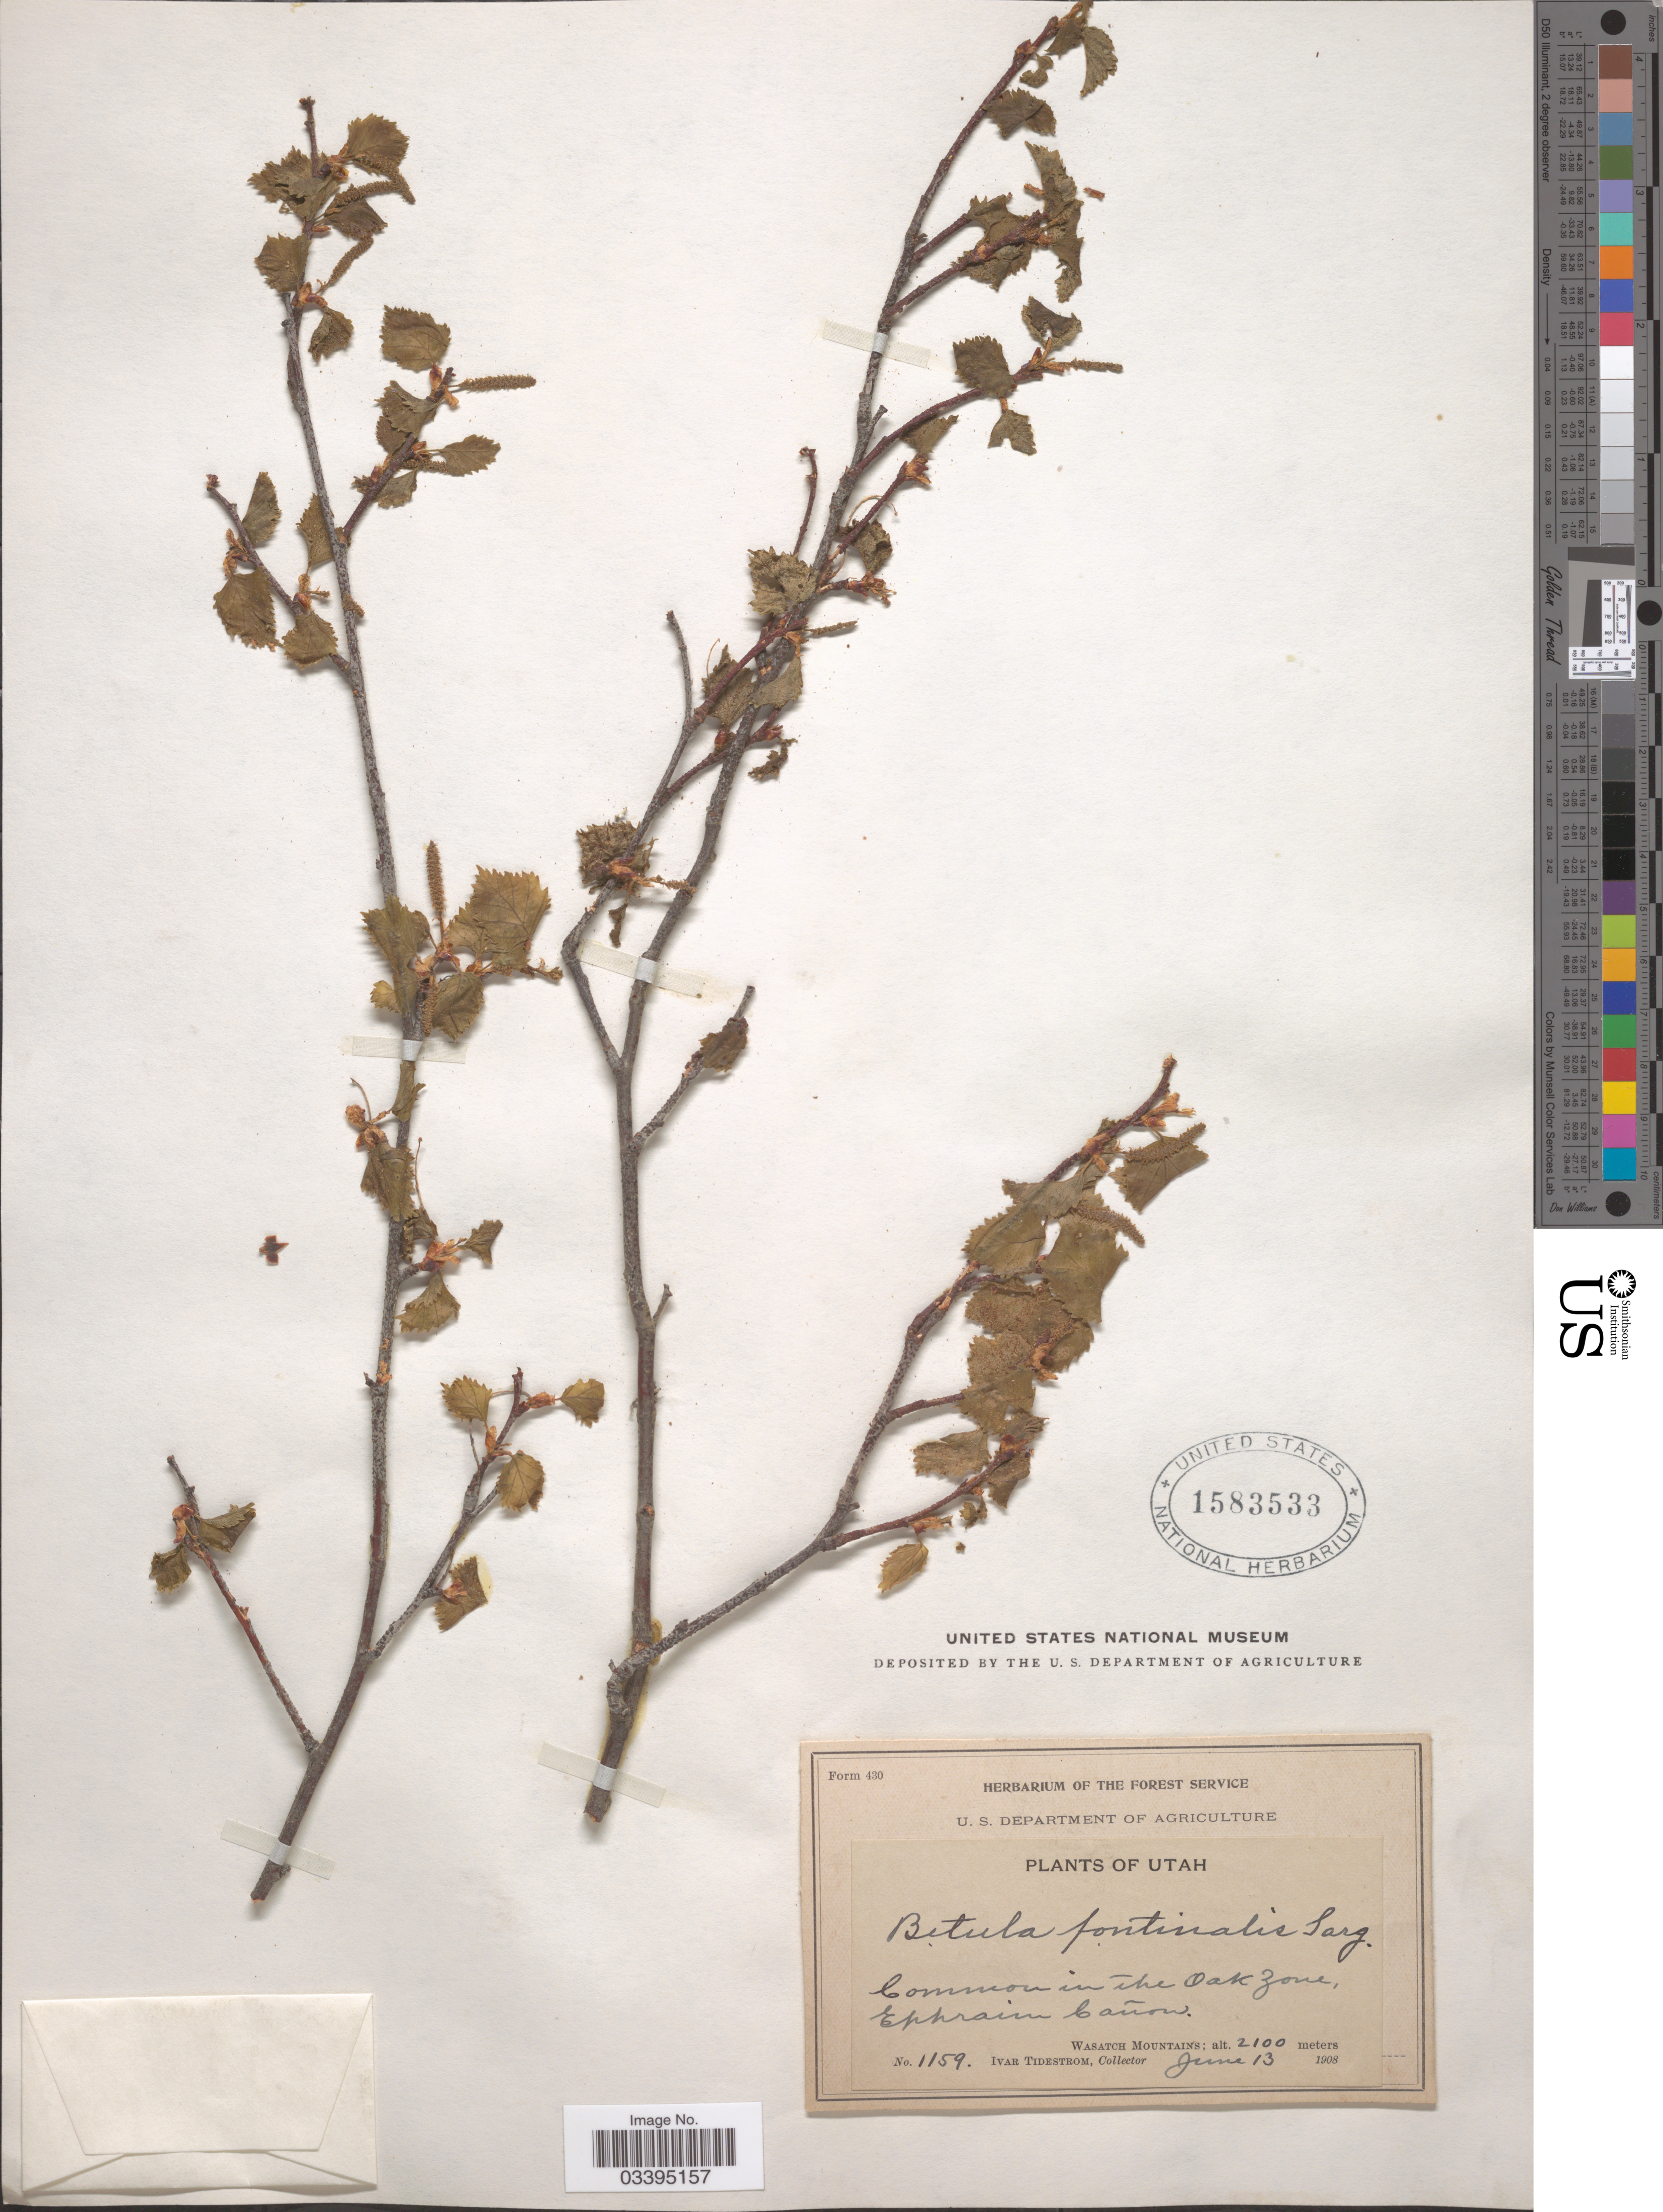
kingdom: Plantae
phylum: Tracheophyta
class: Magnoliopsida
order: Fagales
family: Betulaceae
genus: Betula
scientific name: Betula fontinalis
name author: Sarg.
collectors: I. F. Tidestrom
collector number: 1159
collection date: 1908-06-13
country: United States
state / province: Utah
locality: The Oak Zone, Ephraim Cañon. Wasatch Mountains.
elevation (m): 2100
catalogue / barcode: US 1583533